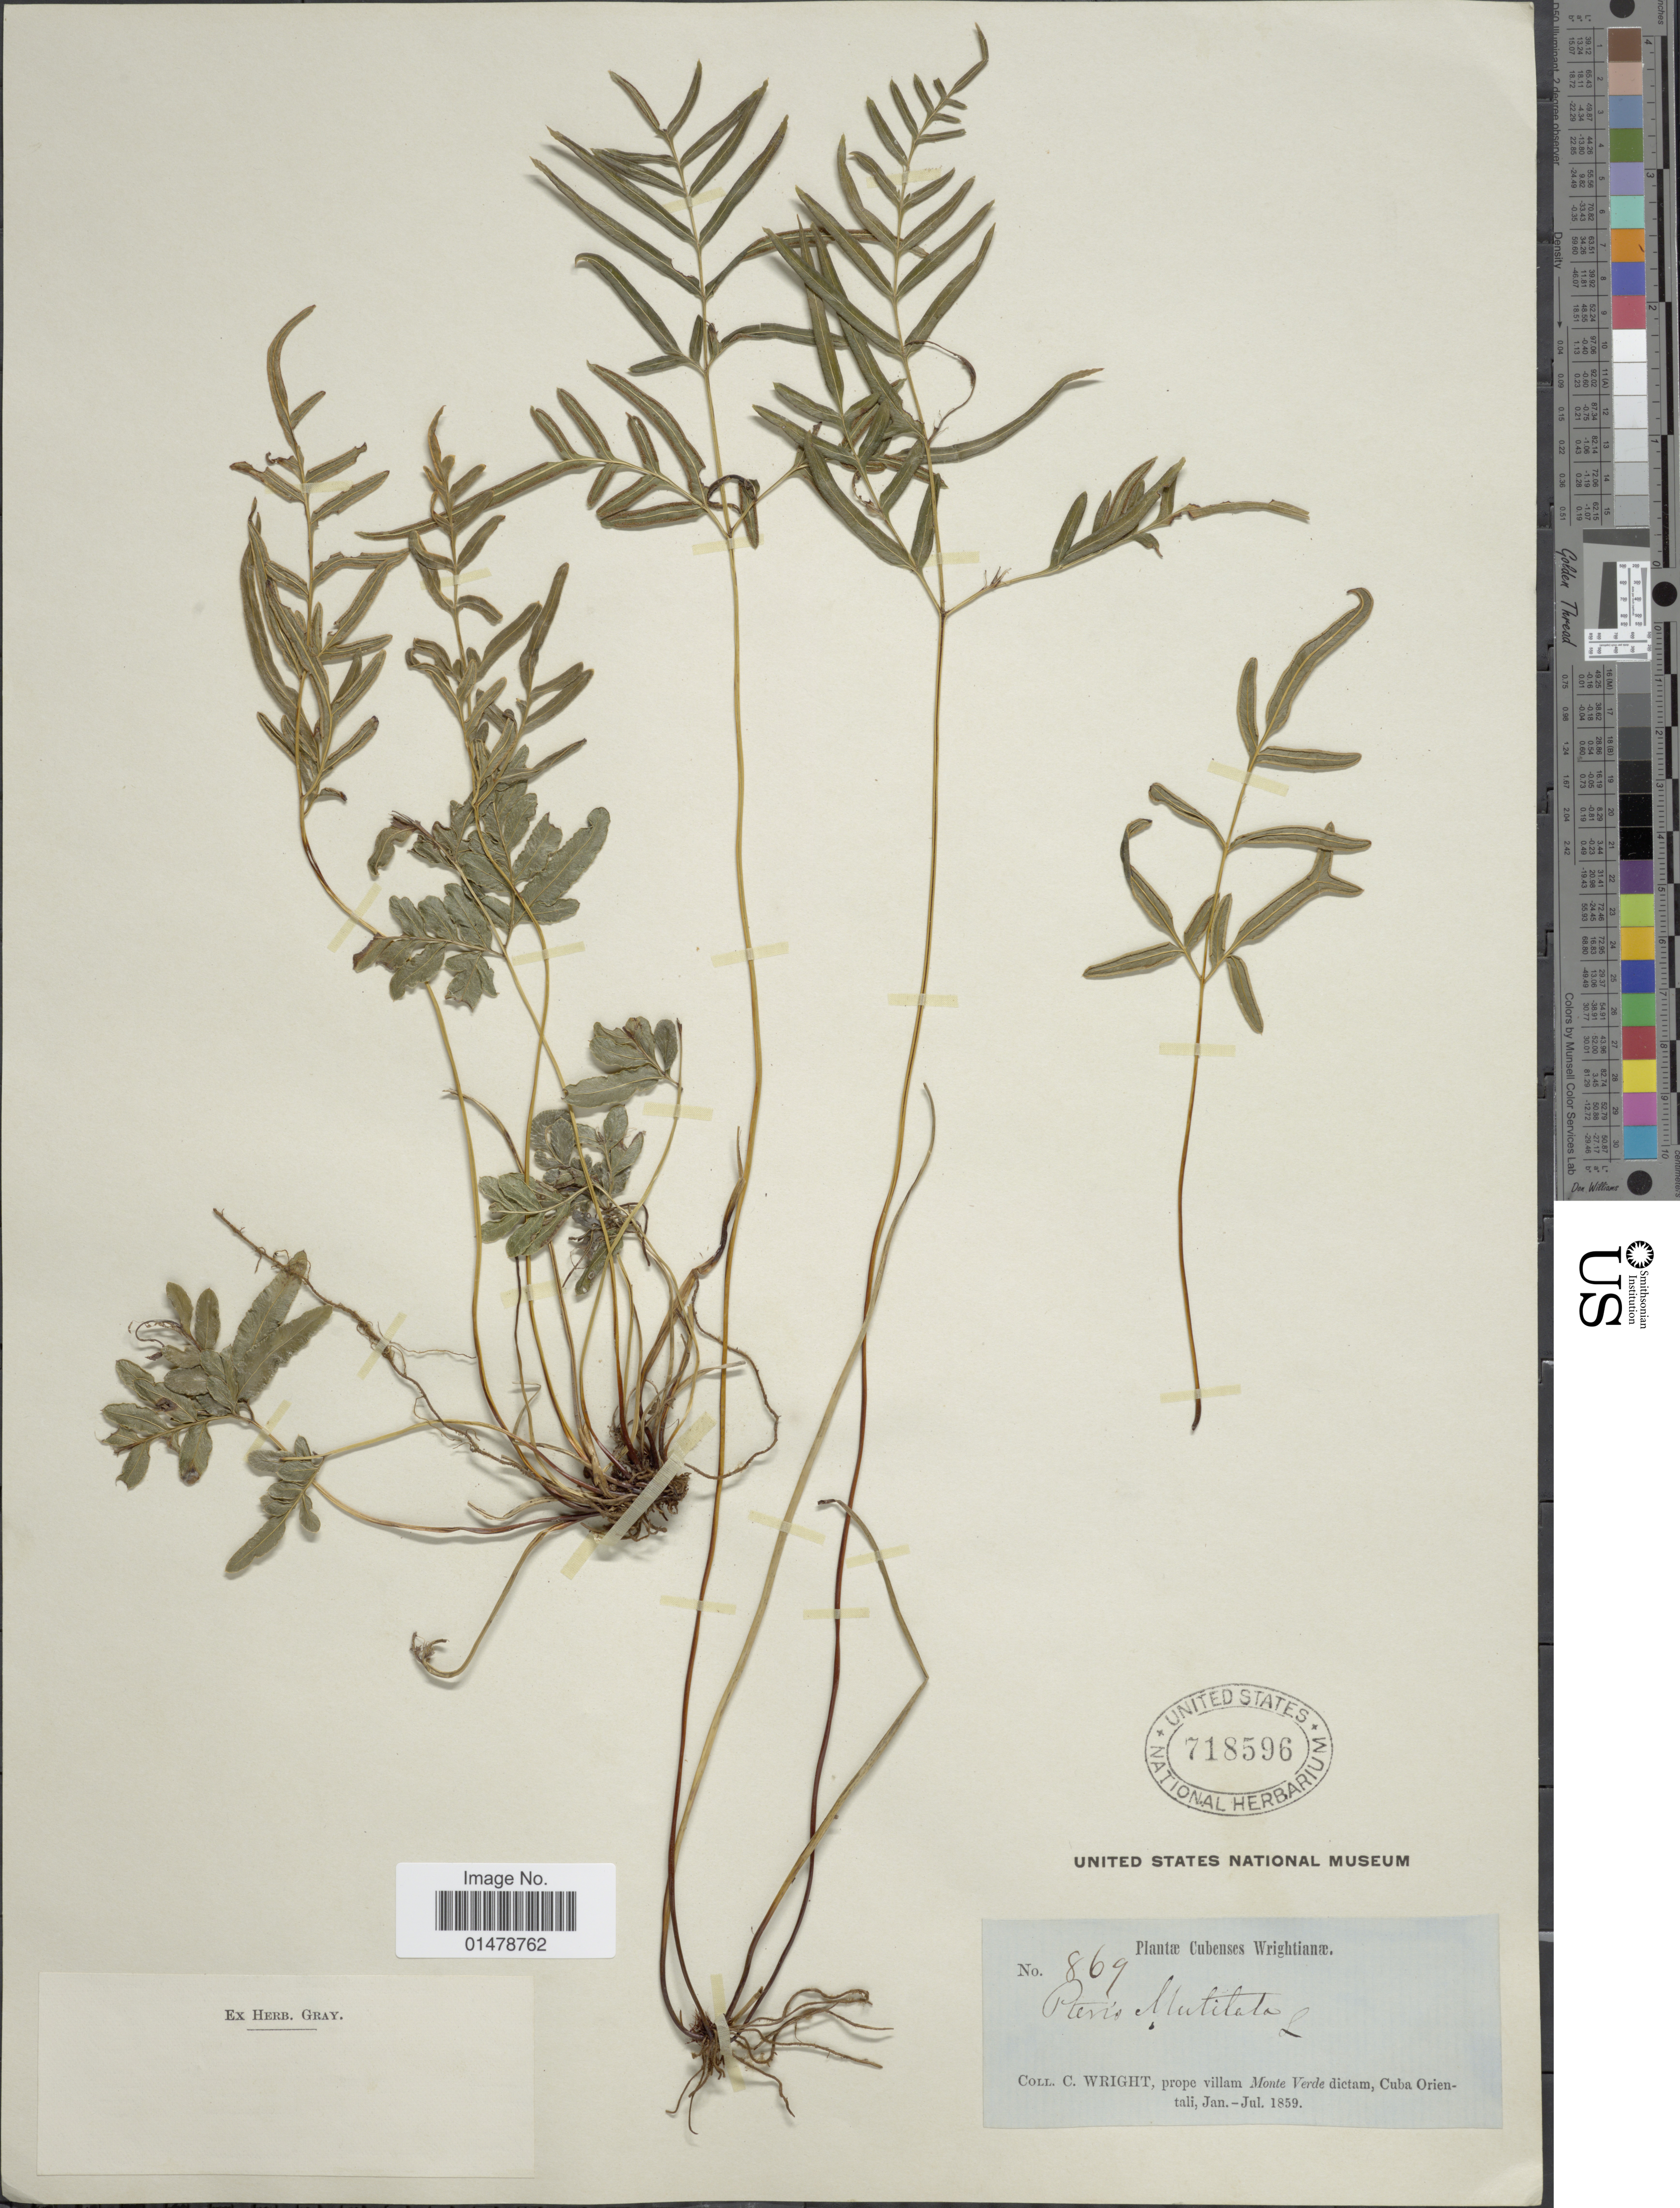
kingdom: Plantae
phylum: Tracheophyta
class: Polypodiopsida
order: Polypodiales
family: Pteridaceae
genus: Pteris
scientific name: Pteris mutilata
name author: L.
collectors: C. Wright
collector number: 869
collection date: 1859-01/1859-07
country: Cuba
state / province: Oriente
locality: Prope villam Monte Verde dictam, Cuba Orientali. Plantae Cubenses.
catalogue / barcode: US 718596